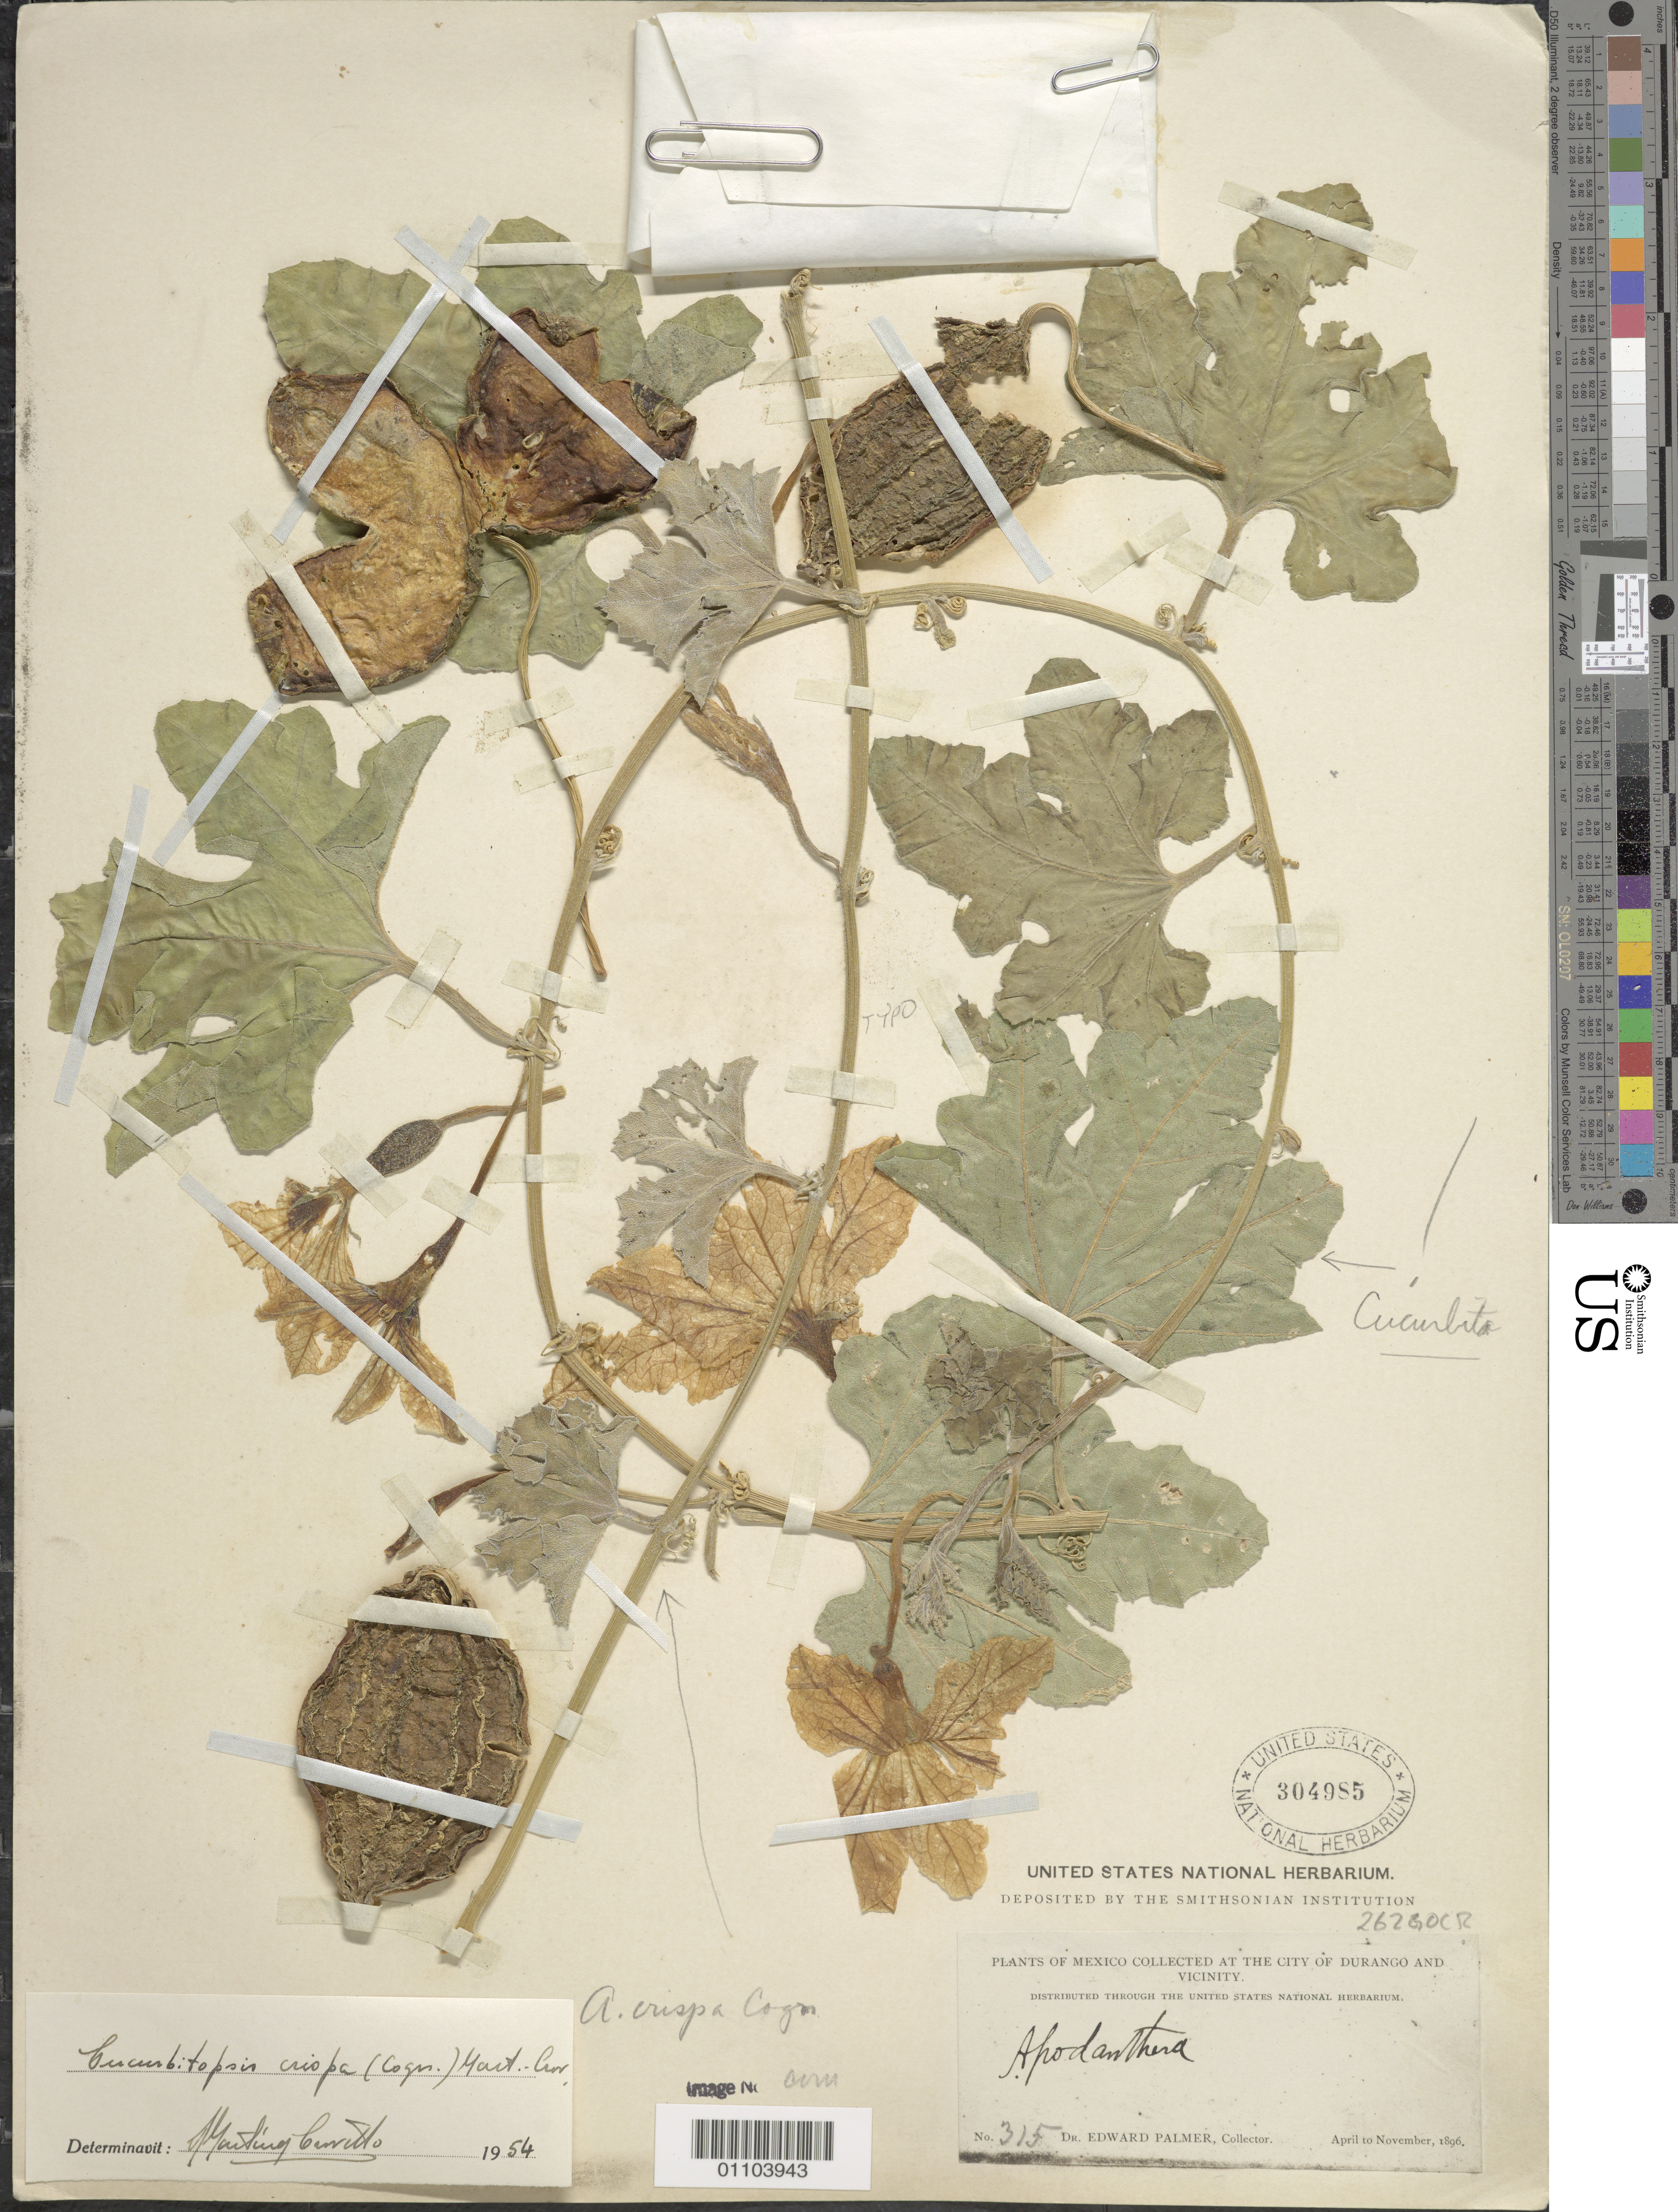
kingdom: Plantae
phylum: Tracheophyta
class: Magnoliopsida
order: Cucurbitales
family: Cucurbitaceae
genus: Apodanthera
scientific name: Apodanthera crispa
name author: Cogn.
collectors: E. Palmer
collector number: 315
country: Mexico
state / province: Durango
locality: Durango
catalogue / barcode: US 304985